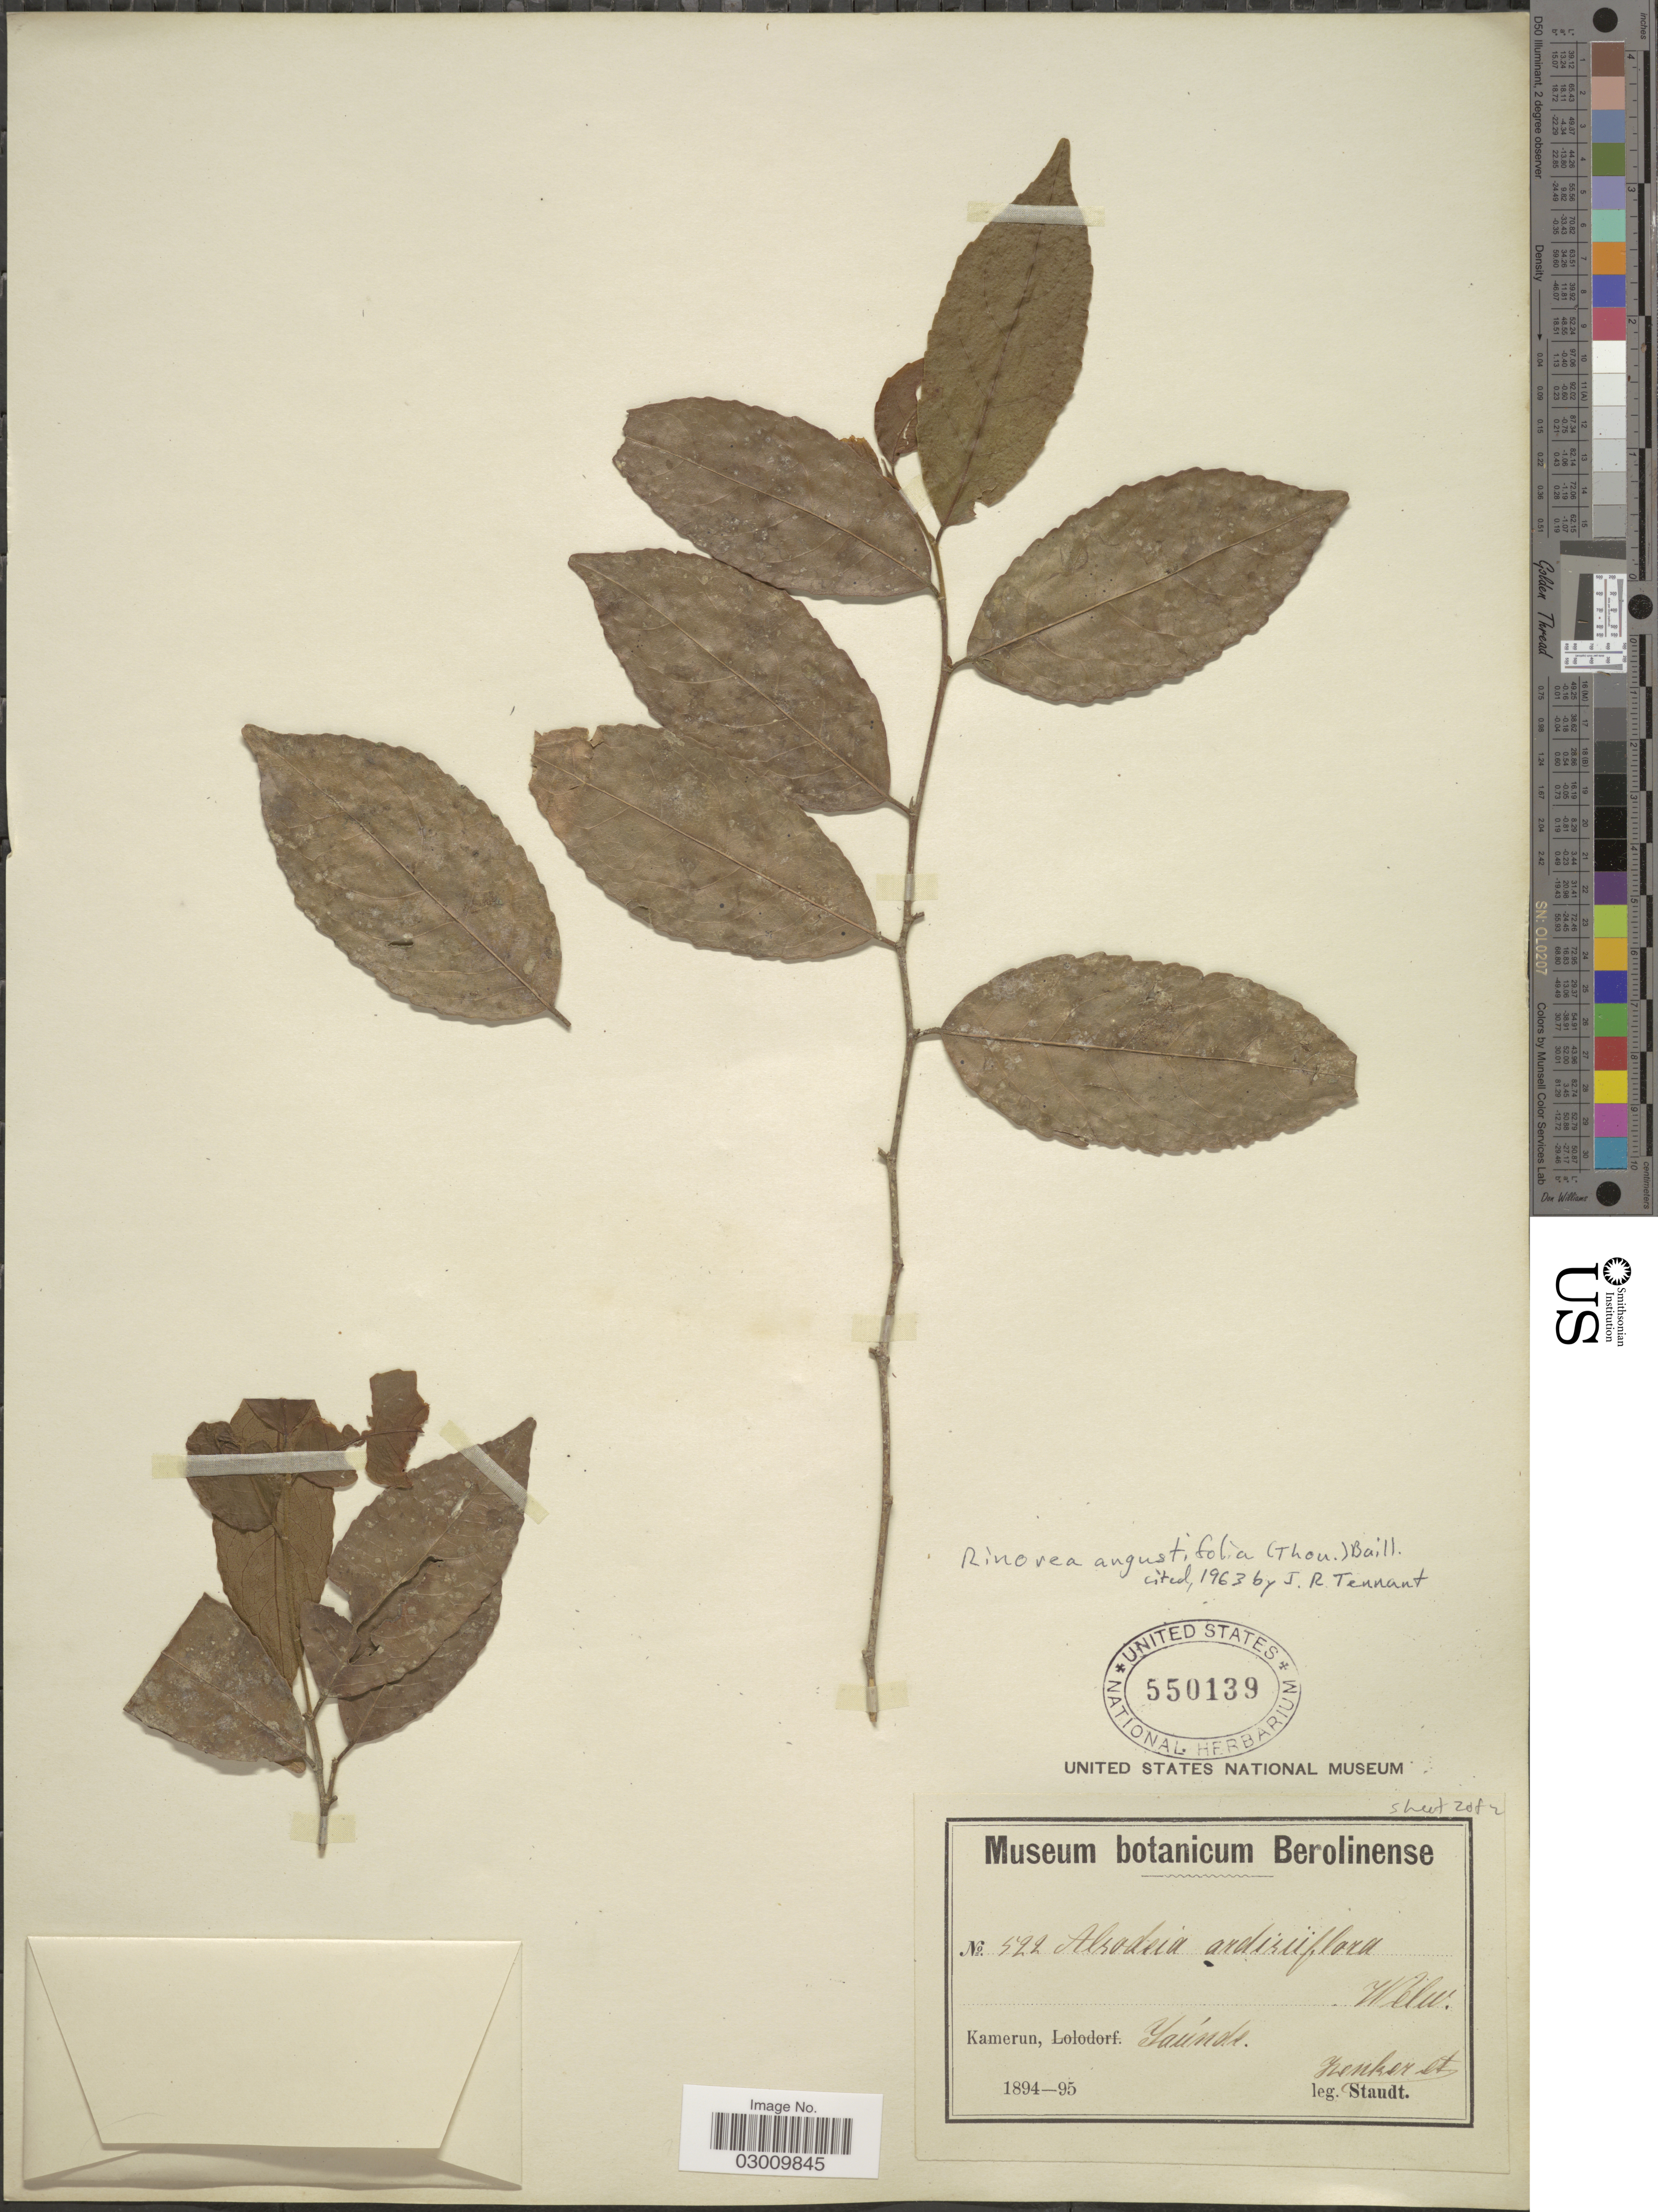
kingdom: Plantae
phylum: Tracheophyta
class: Magnoliopsida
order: Malpighiales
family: Violaceae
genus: Rinorea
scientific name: Rinorea angustifolia subsp. ardisiiflora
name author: (Welw. ex Oliv.) Grey-Wilson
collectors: Zenker, -- & -. Staudt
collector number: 522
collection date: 1894/1895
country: Cameroon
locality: Kamerun, Yaúnde.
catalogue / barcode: US 550139